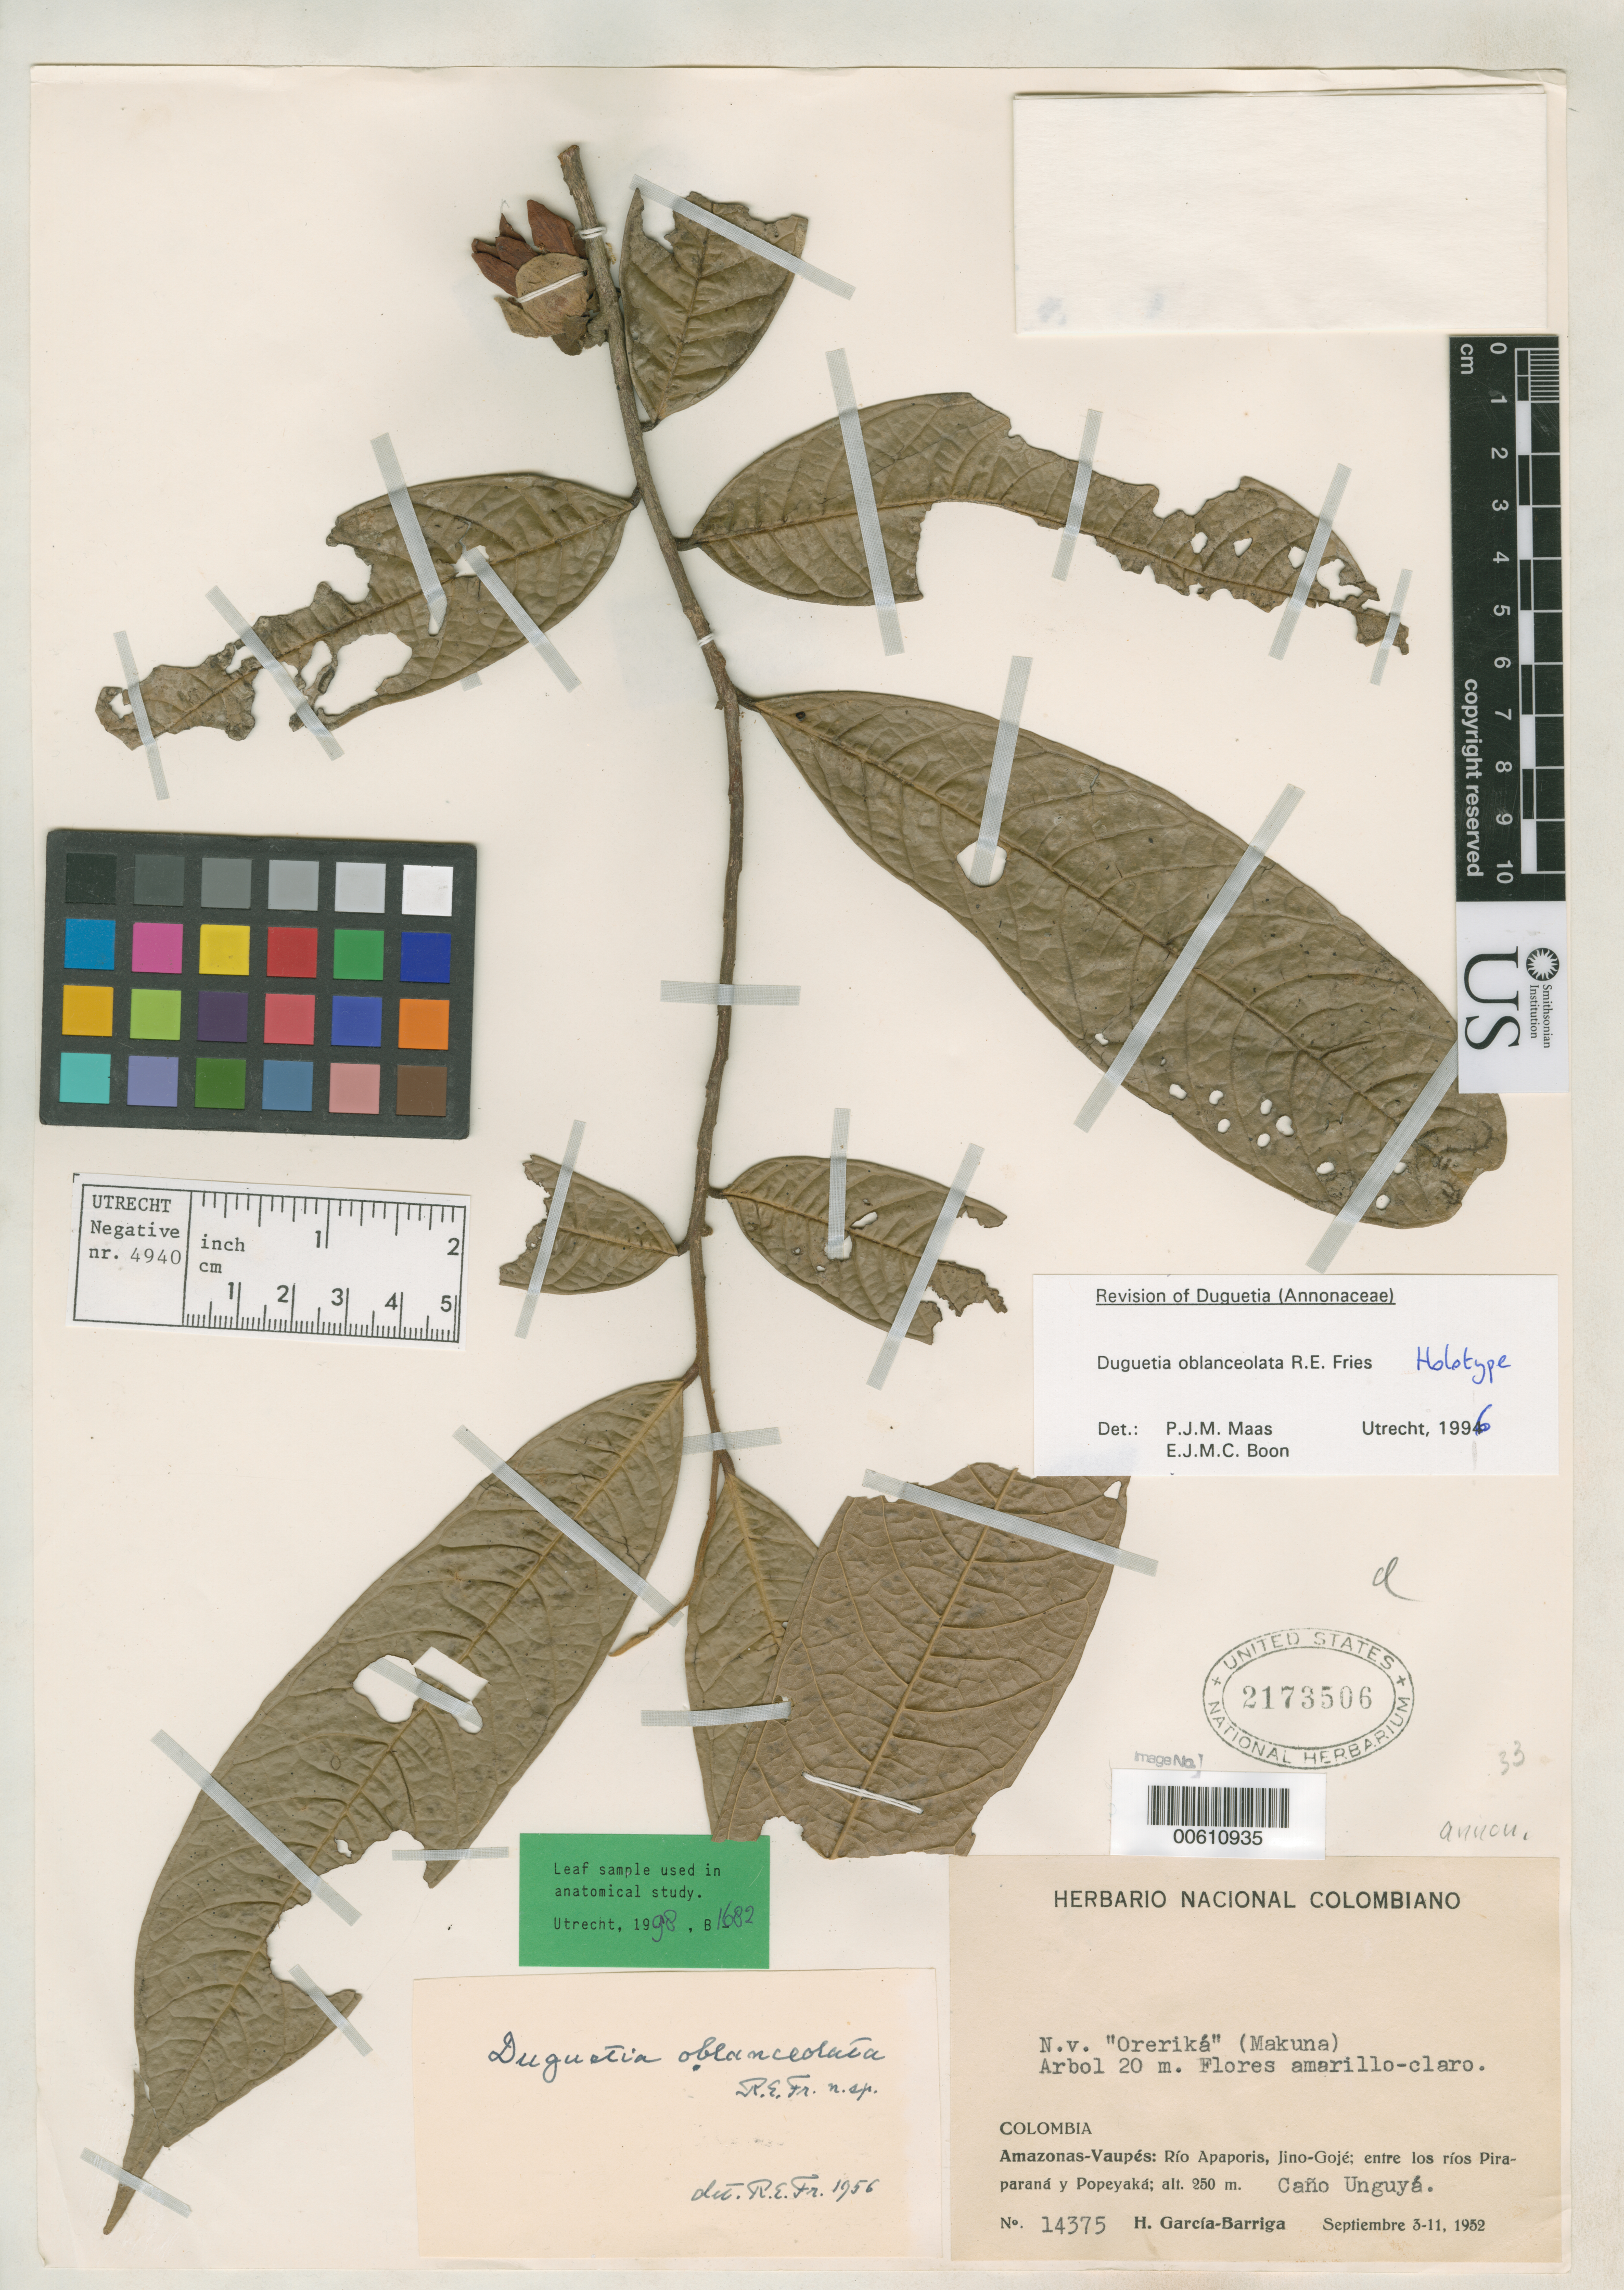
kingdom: Plantae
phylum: Tracheophyta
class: Magnoliopsida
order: Magnoliales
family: Annonaceae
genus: Duguetia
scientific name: Duguetia oblanceolata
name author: R.E. Fr.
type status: Holotype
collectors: H. García Barriga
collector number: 14375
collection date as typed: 03 Sep 1952 to 11 Sep 1952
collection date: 1952-09-03/1952-09-11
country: Colombia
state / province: Amazônas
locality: Rio Apaporis, Jinogojé; entre los Rios Piraparana y Popeyaka. Caño Unguyá.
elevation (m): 250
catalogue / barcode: US 2173506